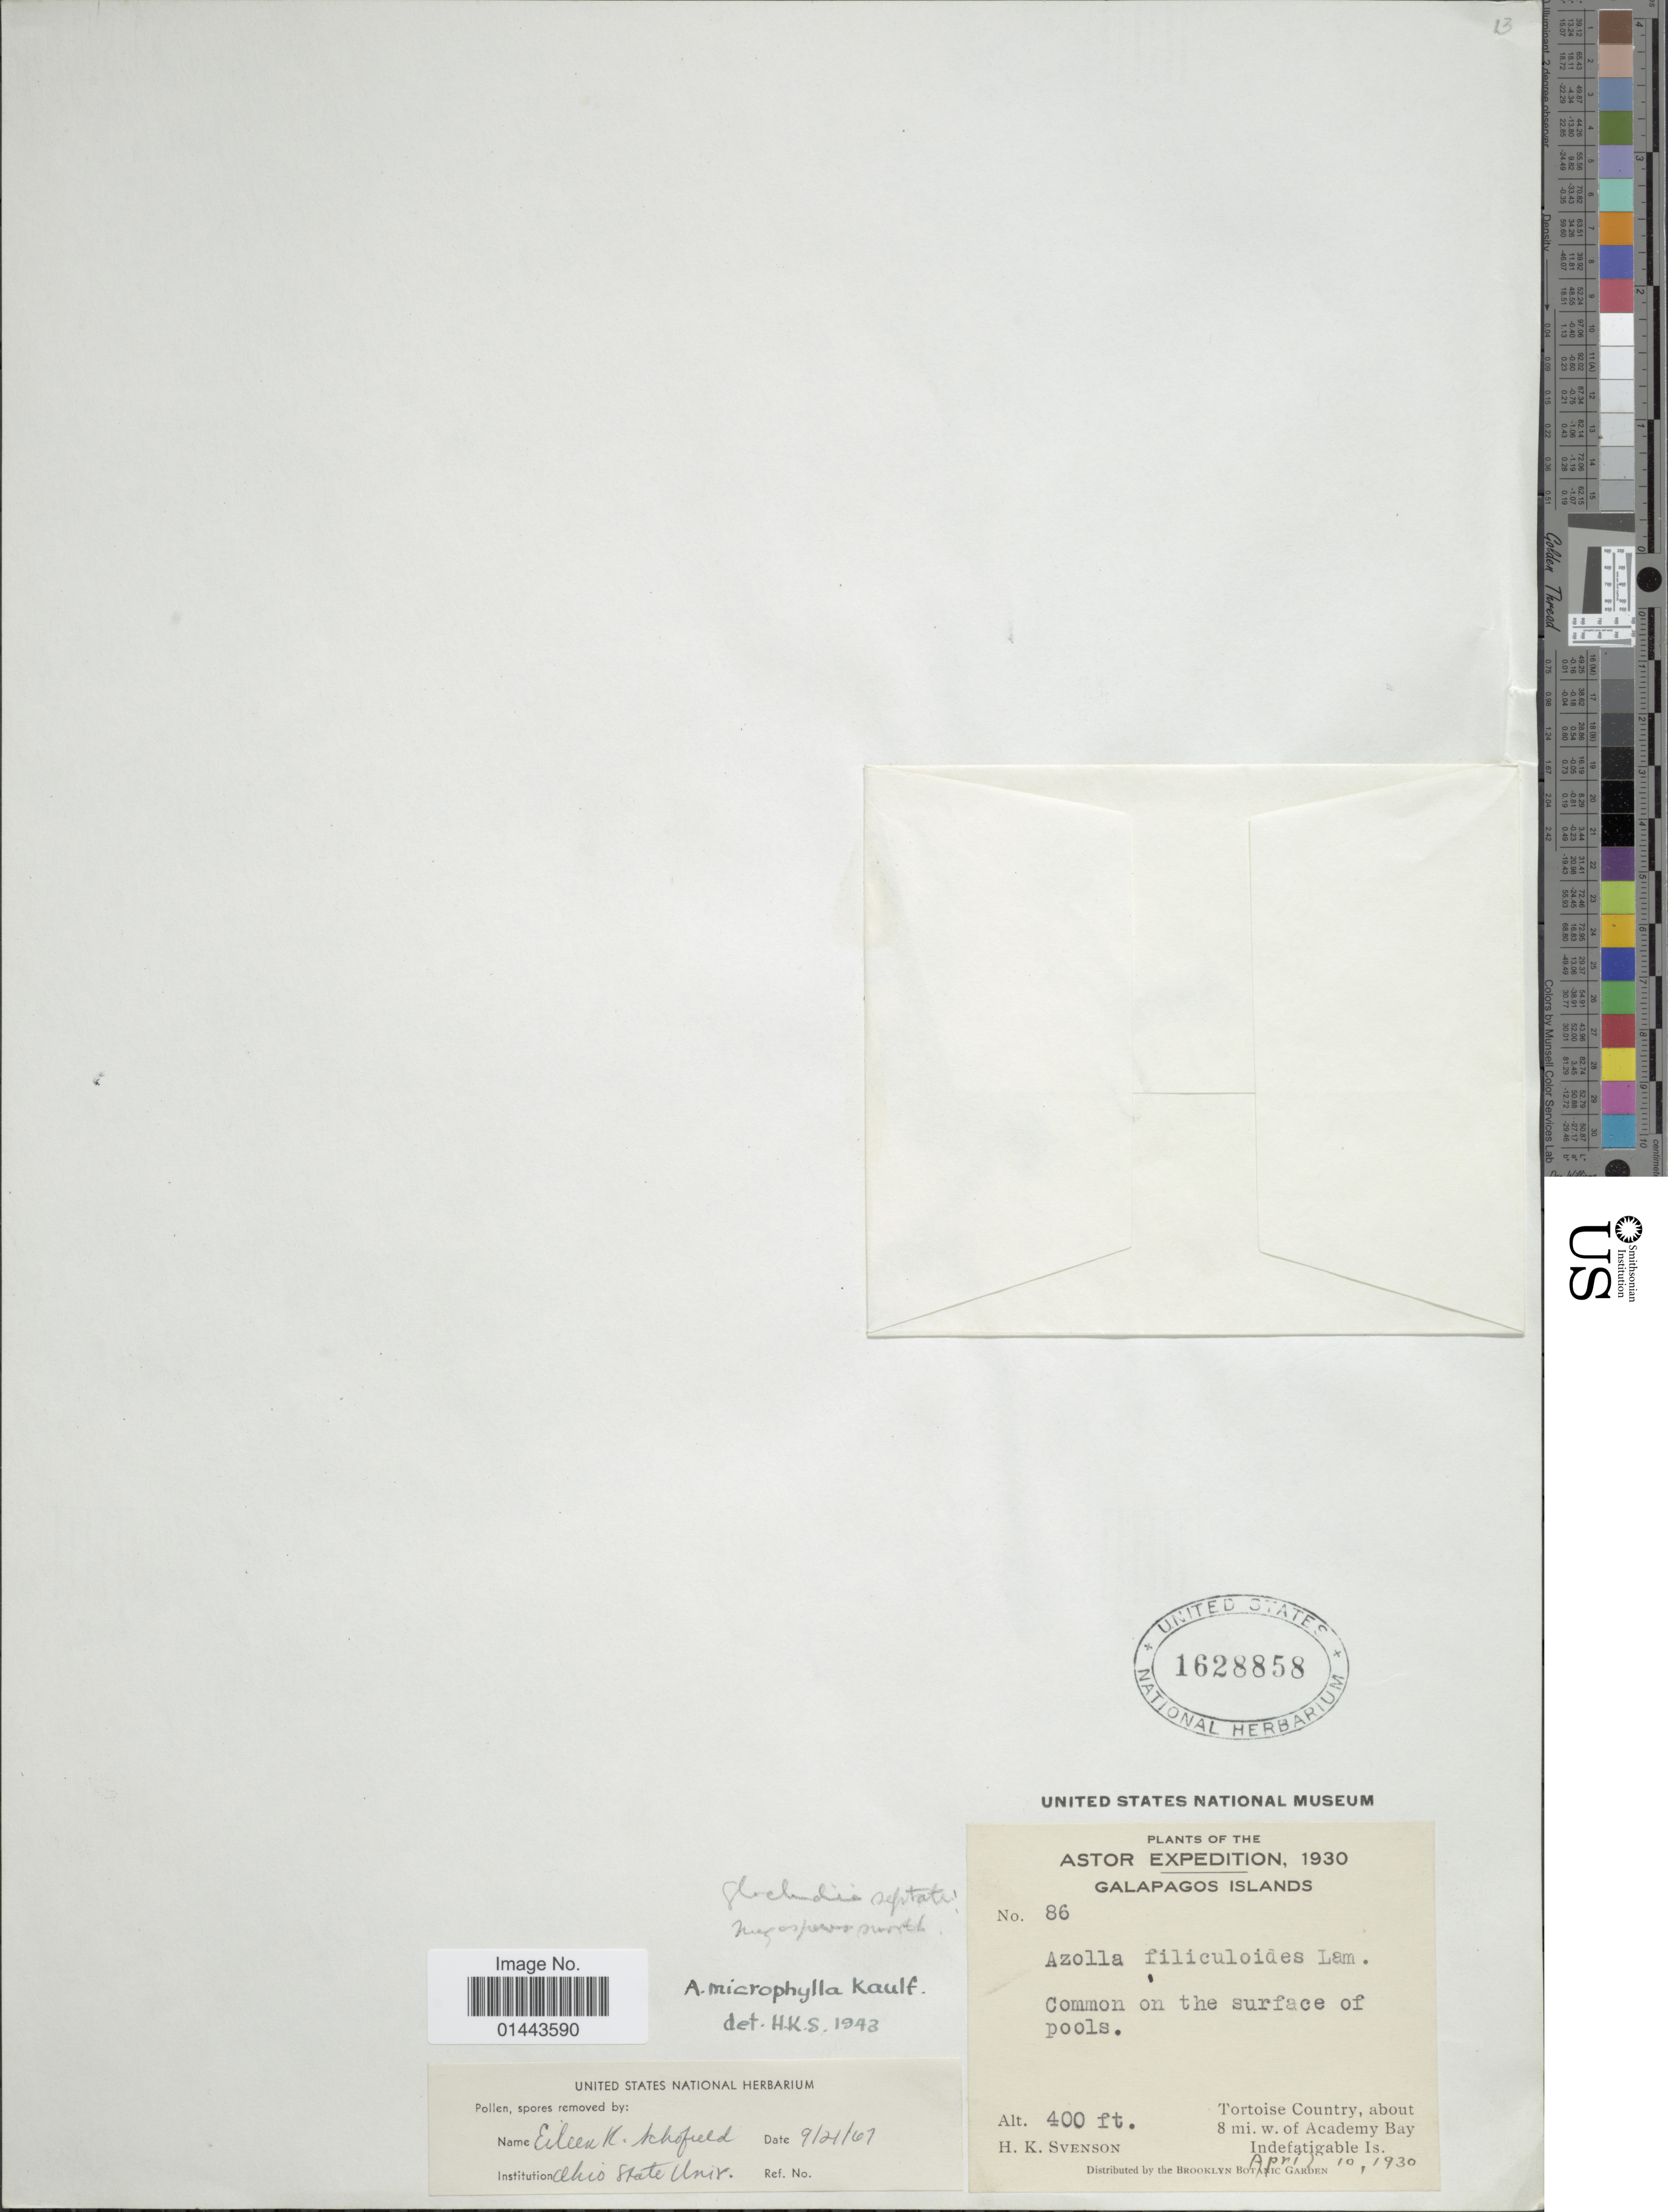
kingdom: Plantae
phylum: Tracheophyta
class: Polypodiopsida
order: Salviniales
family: Salviniaceae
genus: Azolla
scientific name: Azolla microphylla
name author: Kaulf.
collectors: H. K. Svenson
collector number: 86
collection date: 1930-04-10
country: Ecuador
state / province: Colón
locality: Galapgos Islands. Common on the surface of pools. Tortoise Country, about 8 mi. w of Academy Bay. Indefatigable Is.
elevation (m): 122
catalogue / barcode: US 1628858